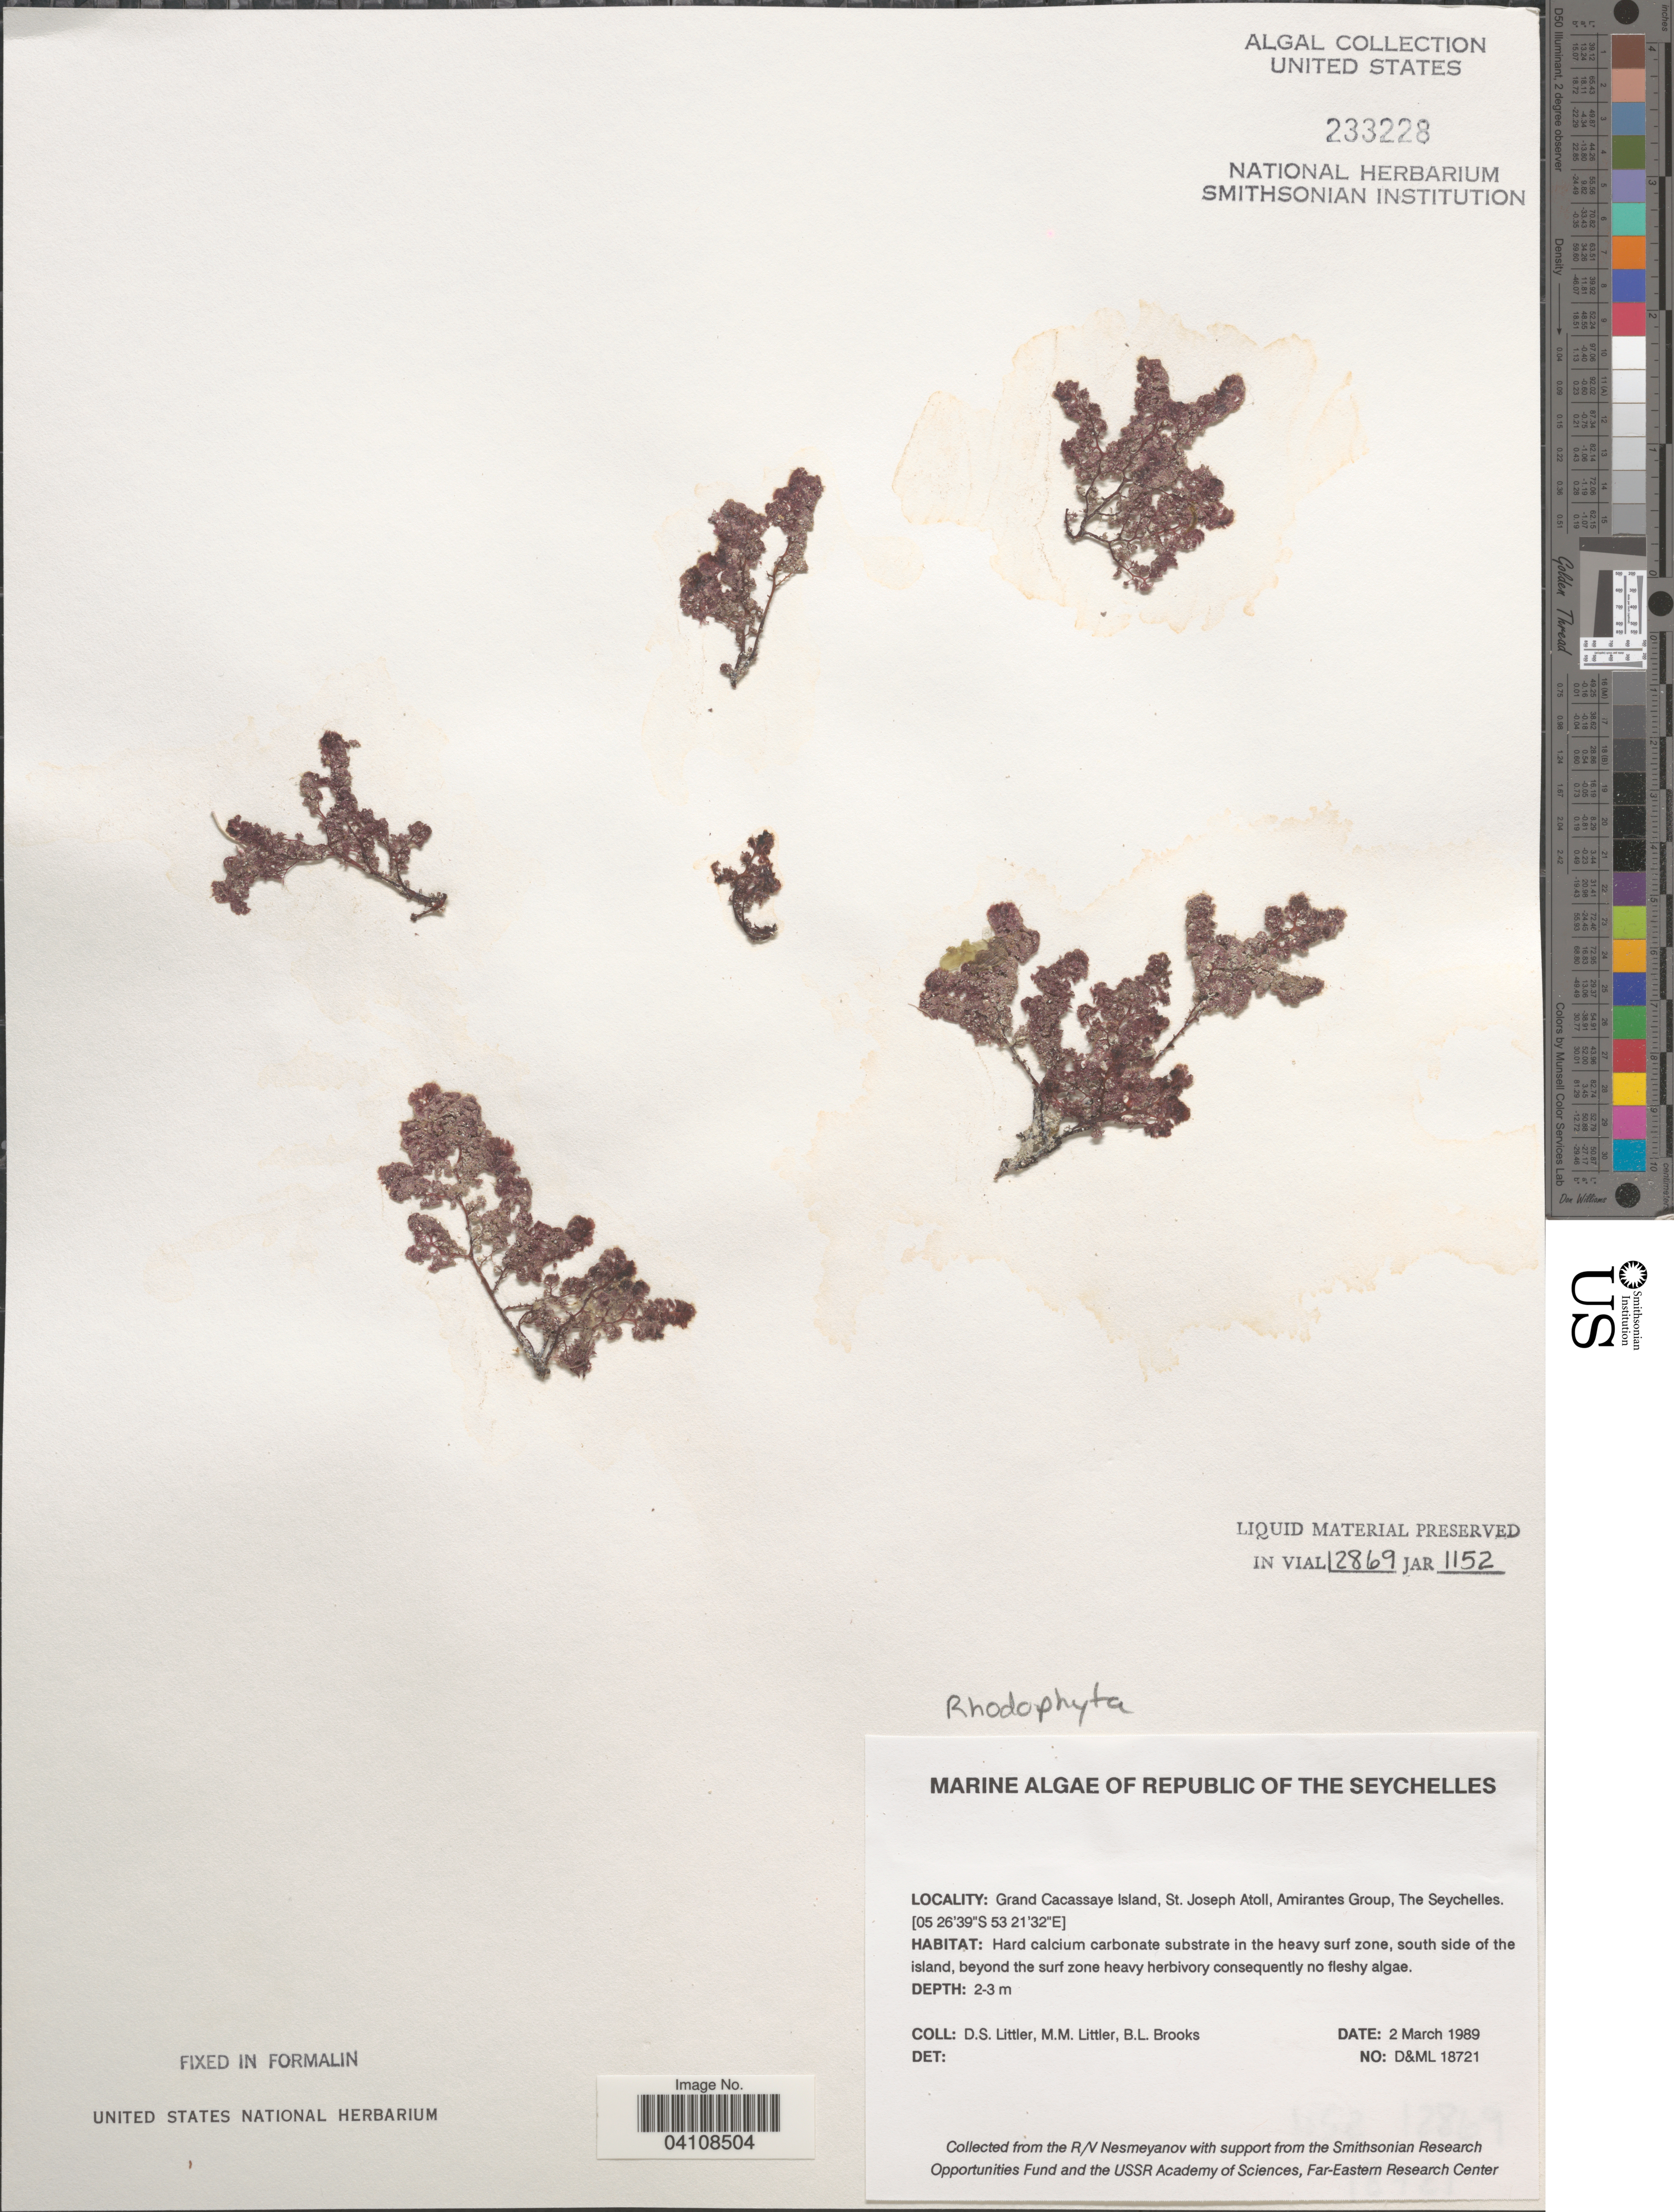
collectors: D. S. Littler & B. Brooks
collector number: D&ML18721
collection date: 1989-03-02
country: Seychelles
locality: Republic of The Seychelles. Grand Cacassaye Island, St. Joseph Atoll, Amirantes Group. Hard calcium carbonate substrate in the heavy surf zone, south side of the island.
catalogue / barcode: US 233228